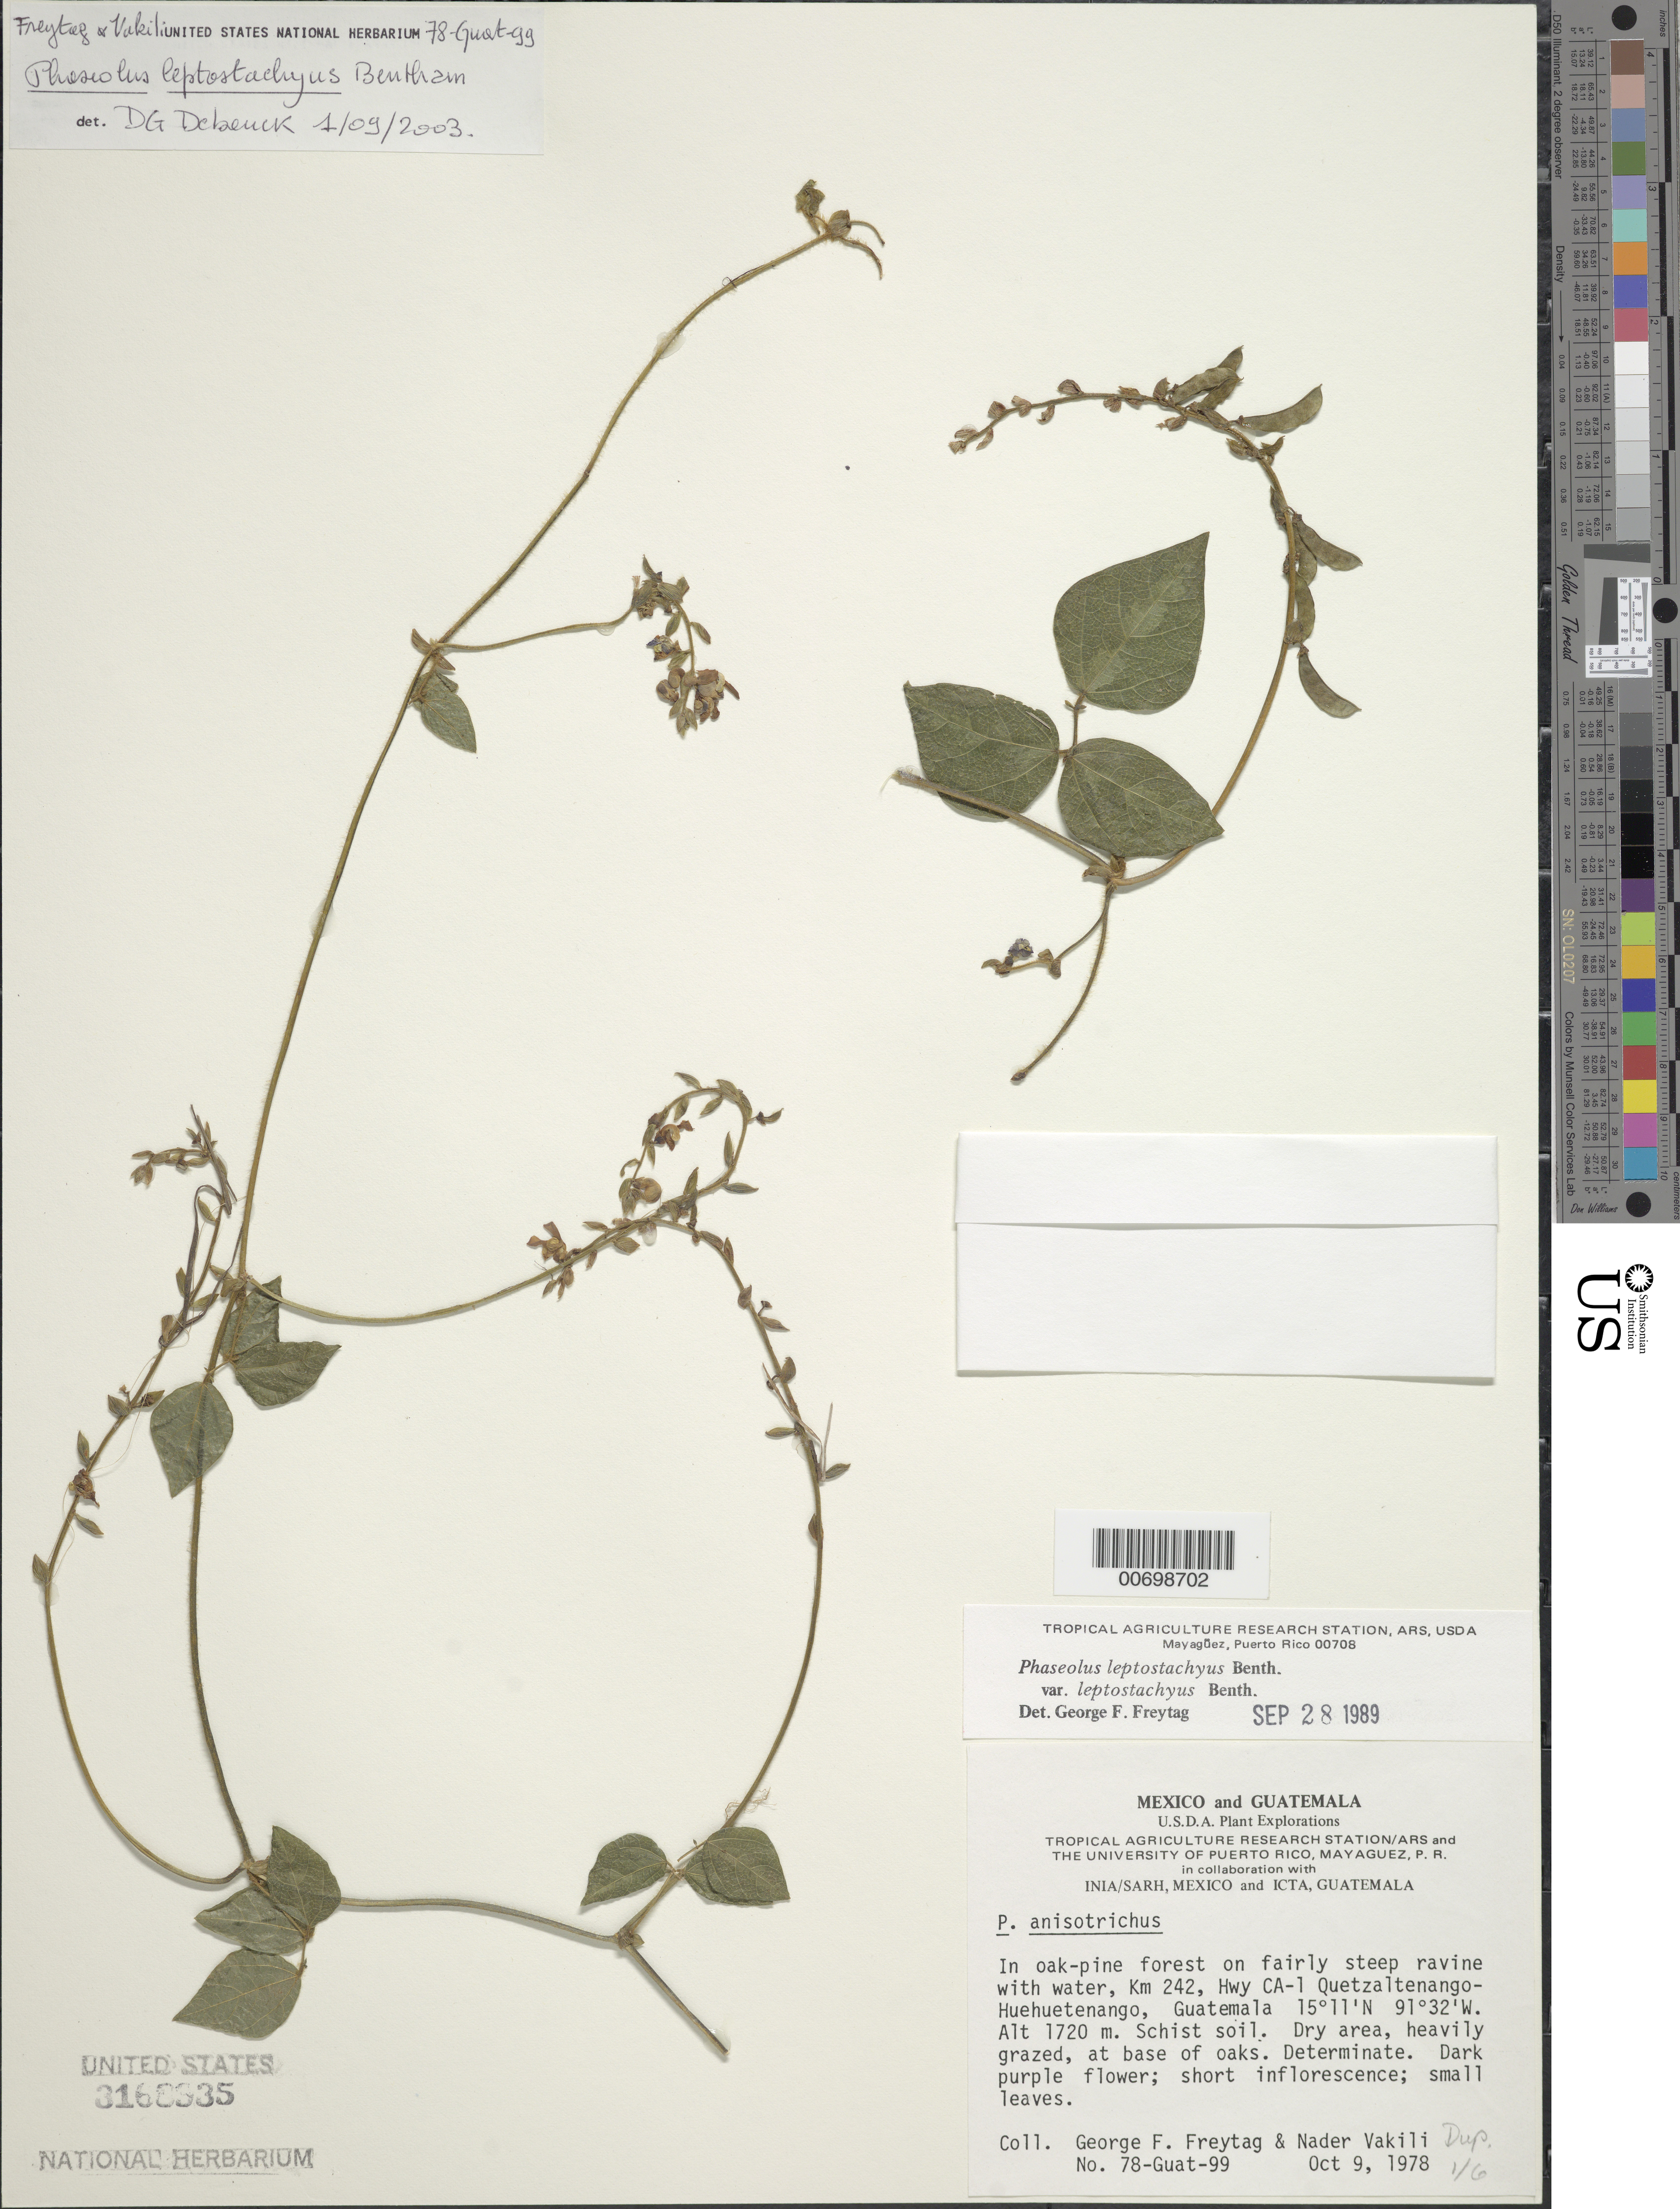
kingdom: Plantae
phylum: Tracheophyta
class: Magnoliopsida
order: Fabales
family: Fabaceae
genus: Phaseolus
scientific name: Phaseolus leptostachyus var. leptostachyus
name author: Benth.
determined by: Freytag, G. F.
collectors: G. F. Freytag & N. Vakili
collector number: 78-Guat-99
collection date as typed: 10 Sep 1978 or 09 Oct 1978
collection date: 1978-09-10 or 1978-10-09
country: Guatemala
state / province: Quetzaltenango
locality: km 242, Hwy CA-1 Quezaltenango-Huehuetenango.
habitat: In oak-pine forest on fairly steep ravine with water. Dry area, heavily grazed, at base of oaks.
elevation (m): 1720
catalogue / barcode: US 3168935